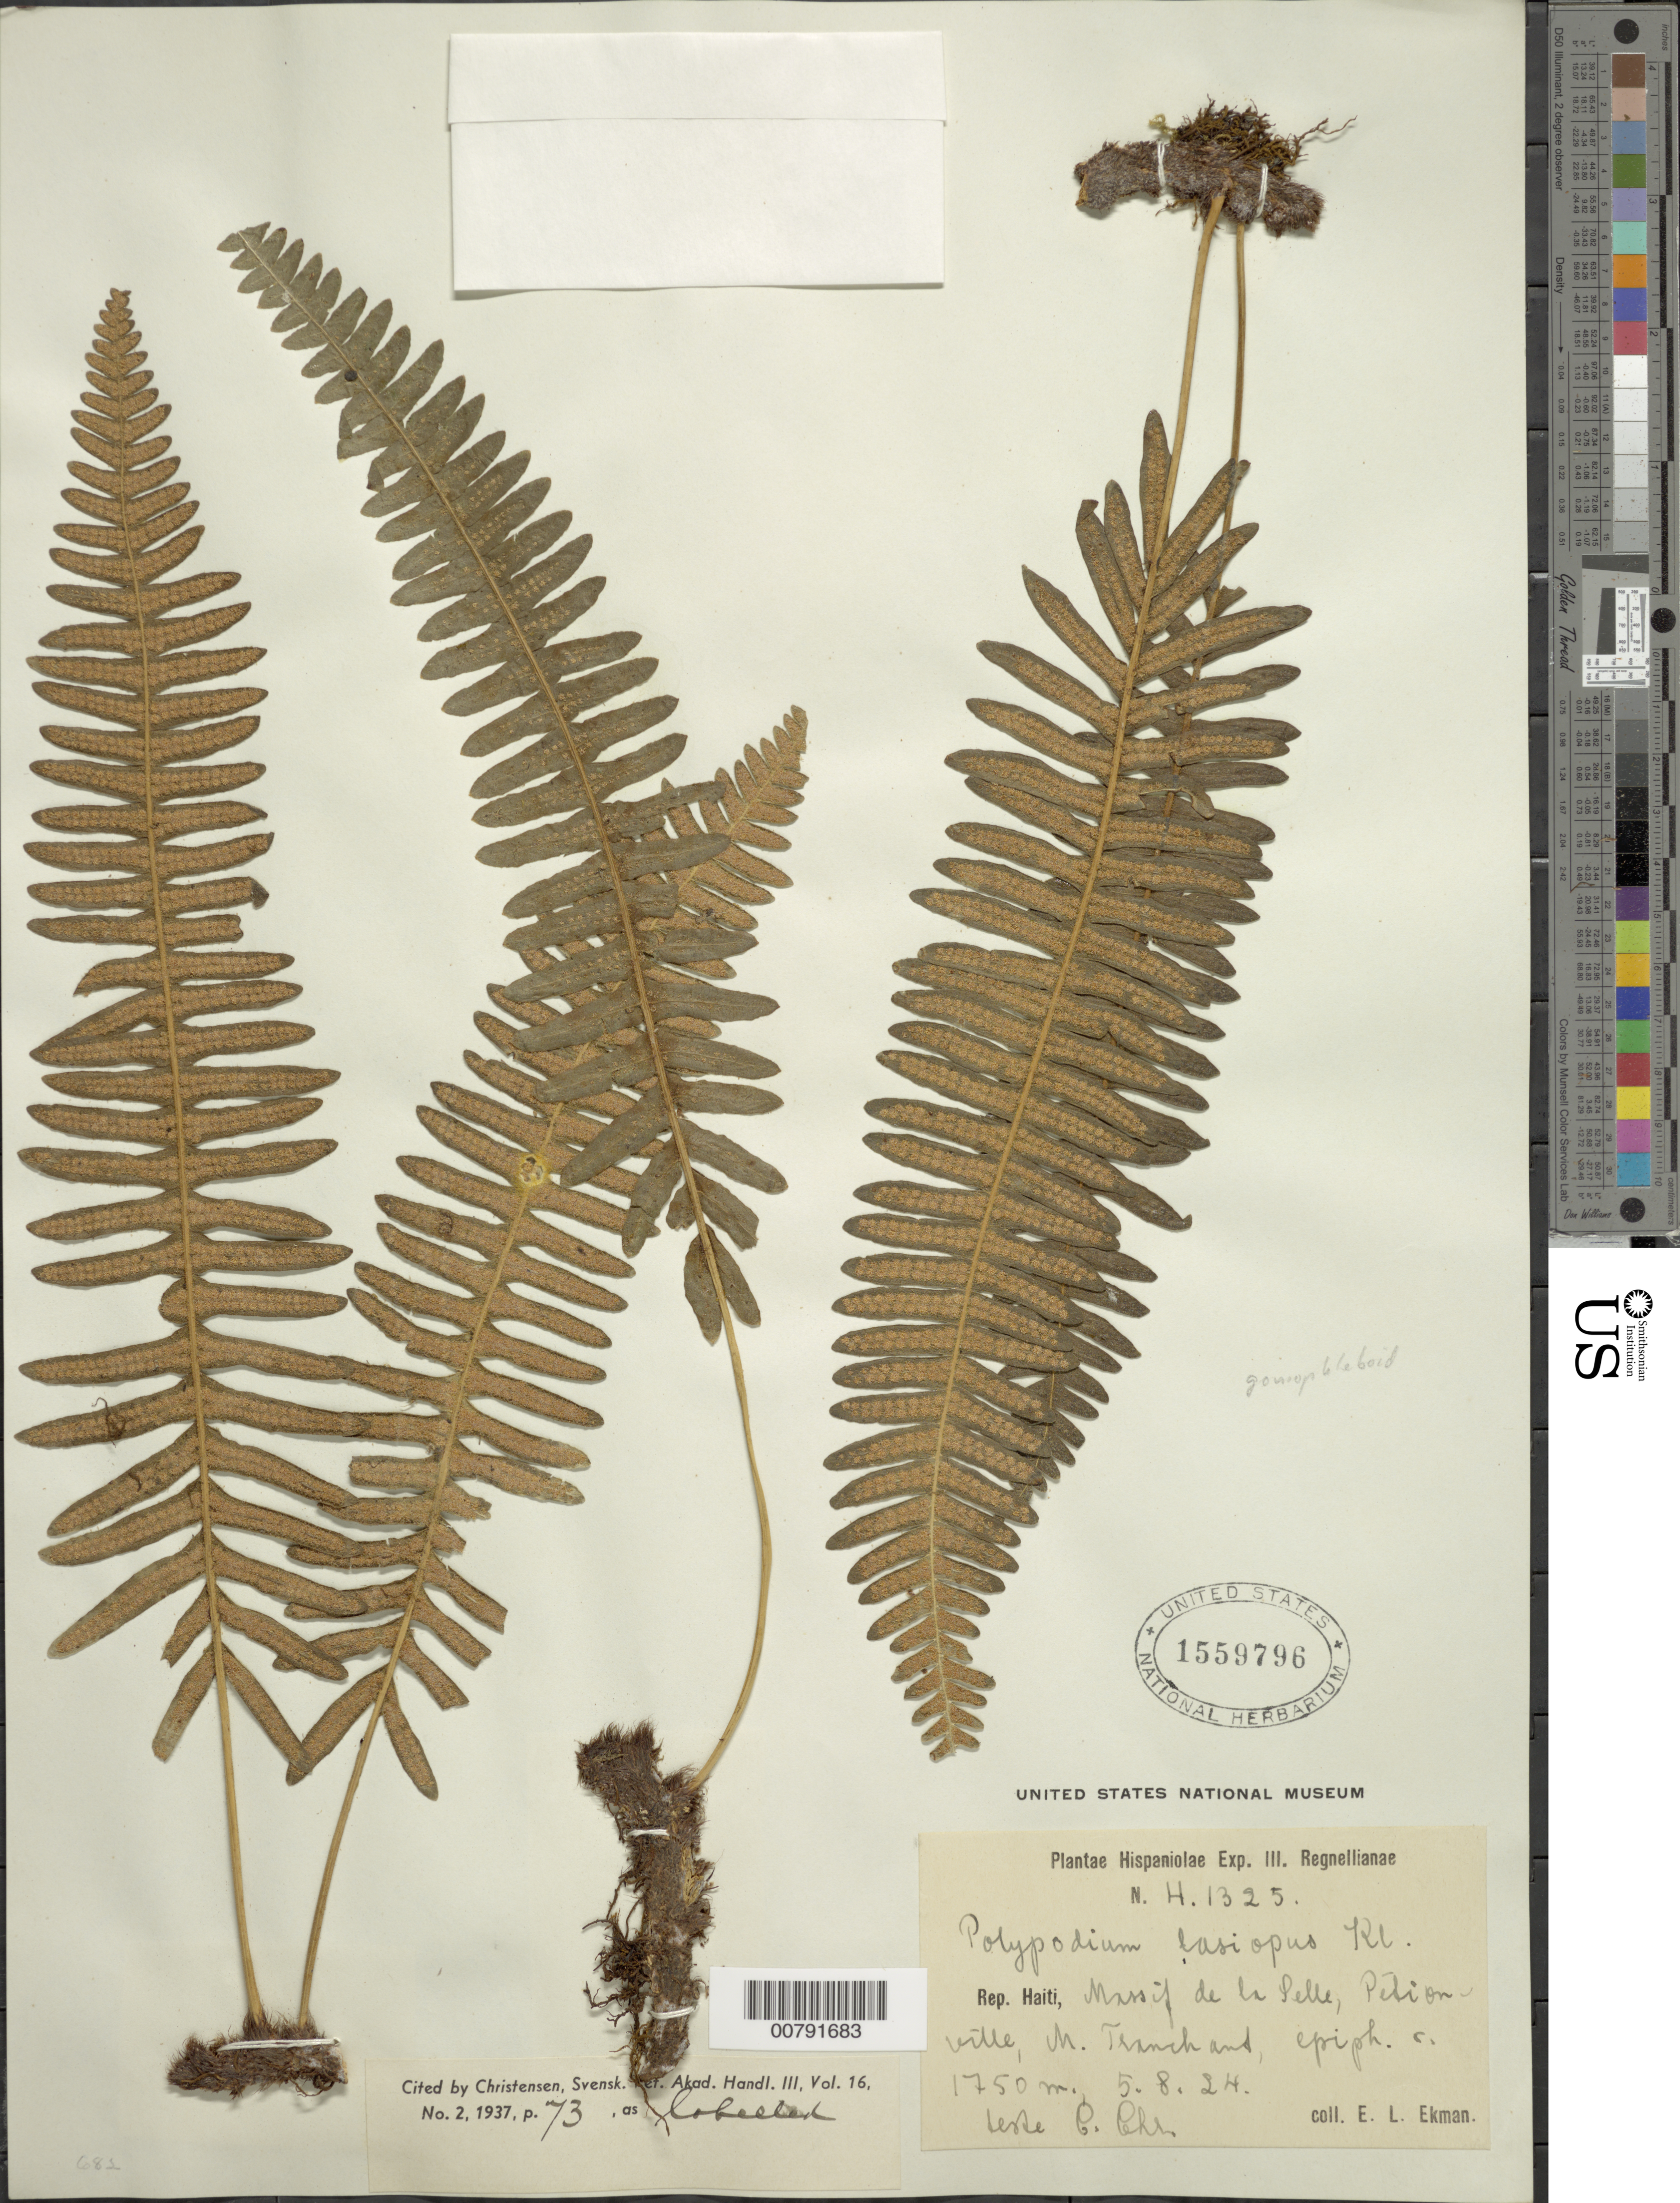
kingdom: Plantae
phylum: Tracheophyta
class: Polypodiopsida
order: Polypodiales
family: Polypodiaceae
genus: Serpocaulon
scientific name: Serpocaulon lasiopus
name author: (Klotzsch) A.R. Sm.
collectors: E. L. Ekman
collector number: H 1325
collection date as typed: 05 Aug 1924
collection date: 1924-08-05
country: Haiti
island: Hispaniola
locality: Massif de la Selle, Pétionville, M. Tranchand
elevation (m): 1750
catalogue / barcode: US 1559796